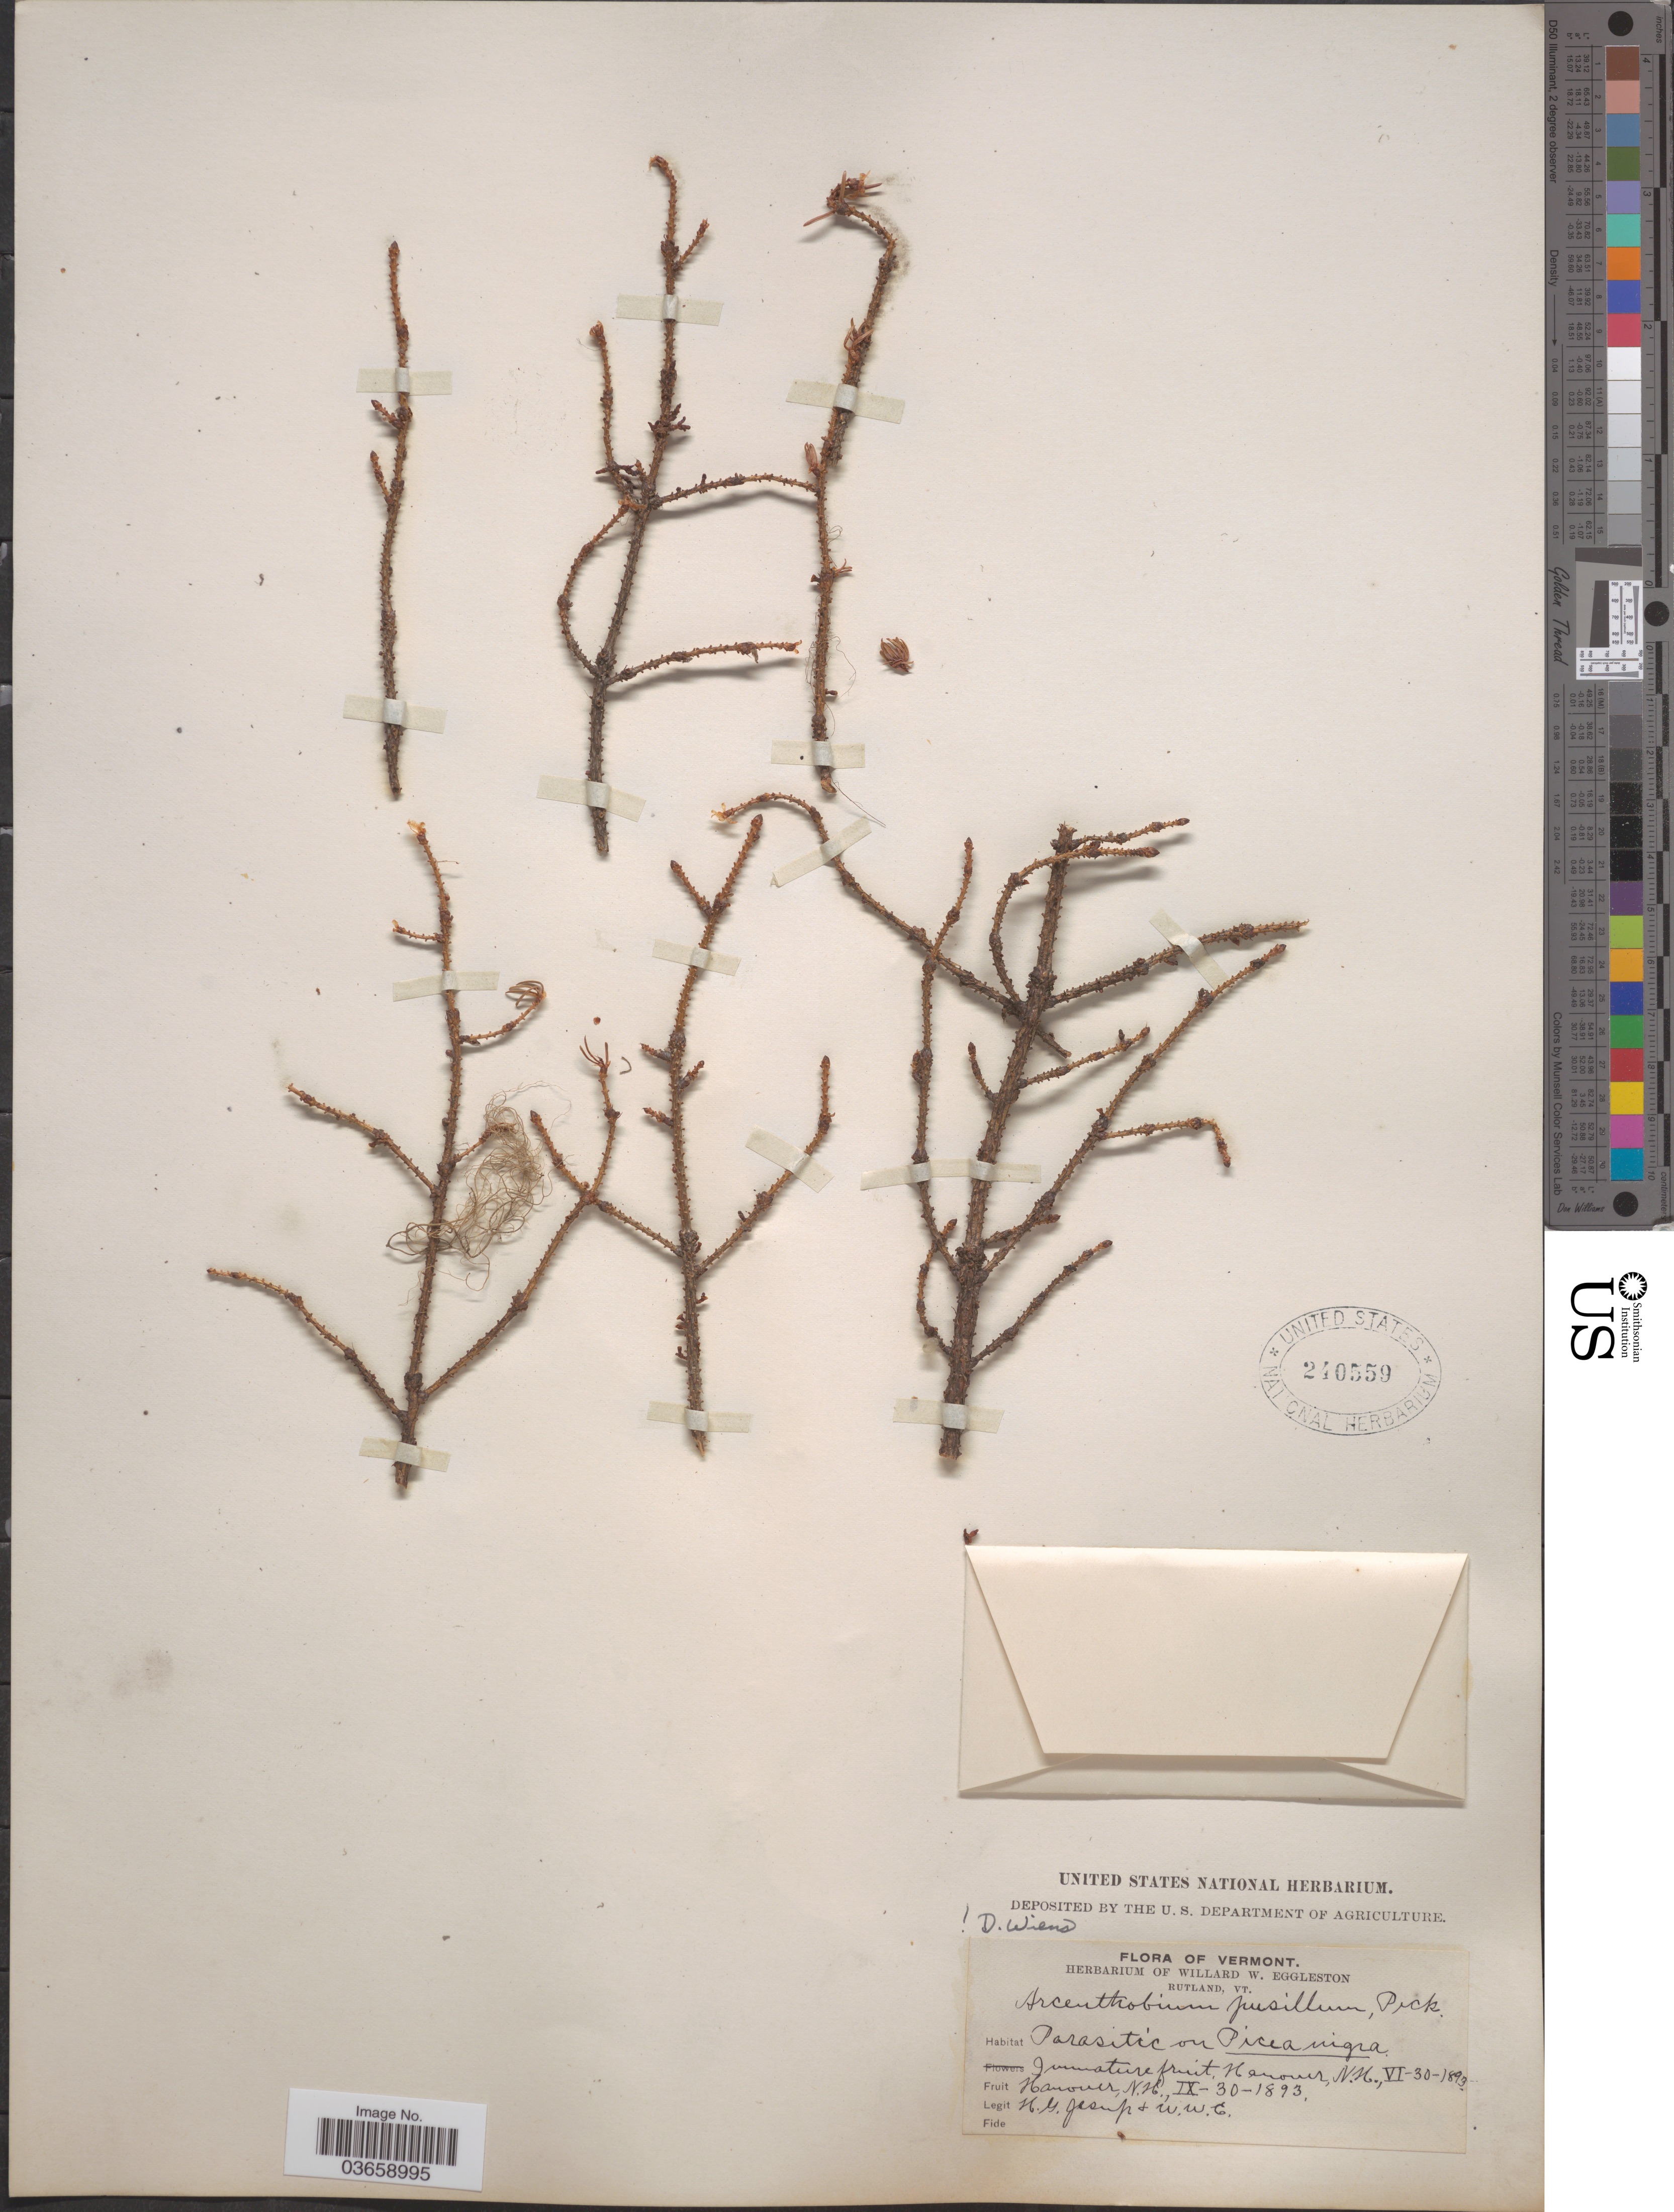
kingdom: Plantae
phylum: Tracheophyta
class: Magnoliopsida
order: Santalales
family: Viscaceae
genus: Arceuthobium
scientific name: Arceuthobium pusillum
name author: Peck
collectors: H. Jesup & W. W. Eggleston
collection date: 1893-06-30/1893-09-30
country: United States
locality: Hanover. Vermont, N.H.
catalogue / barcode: US 240559